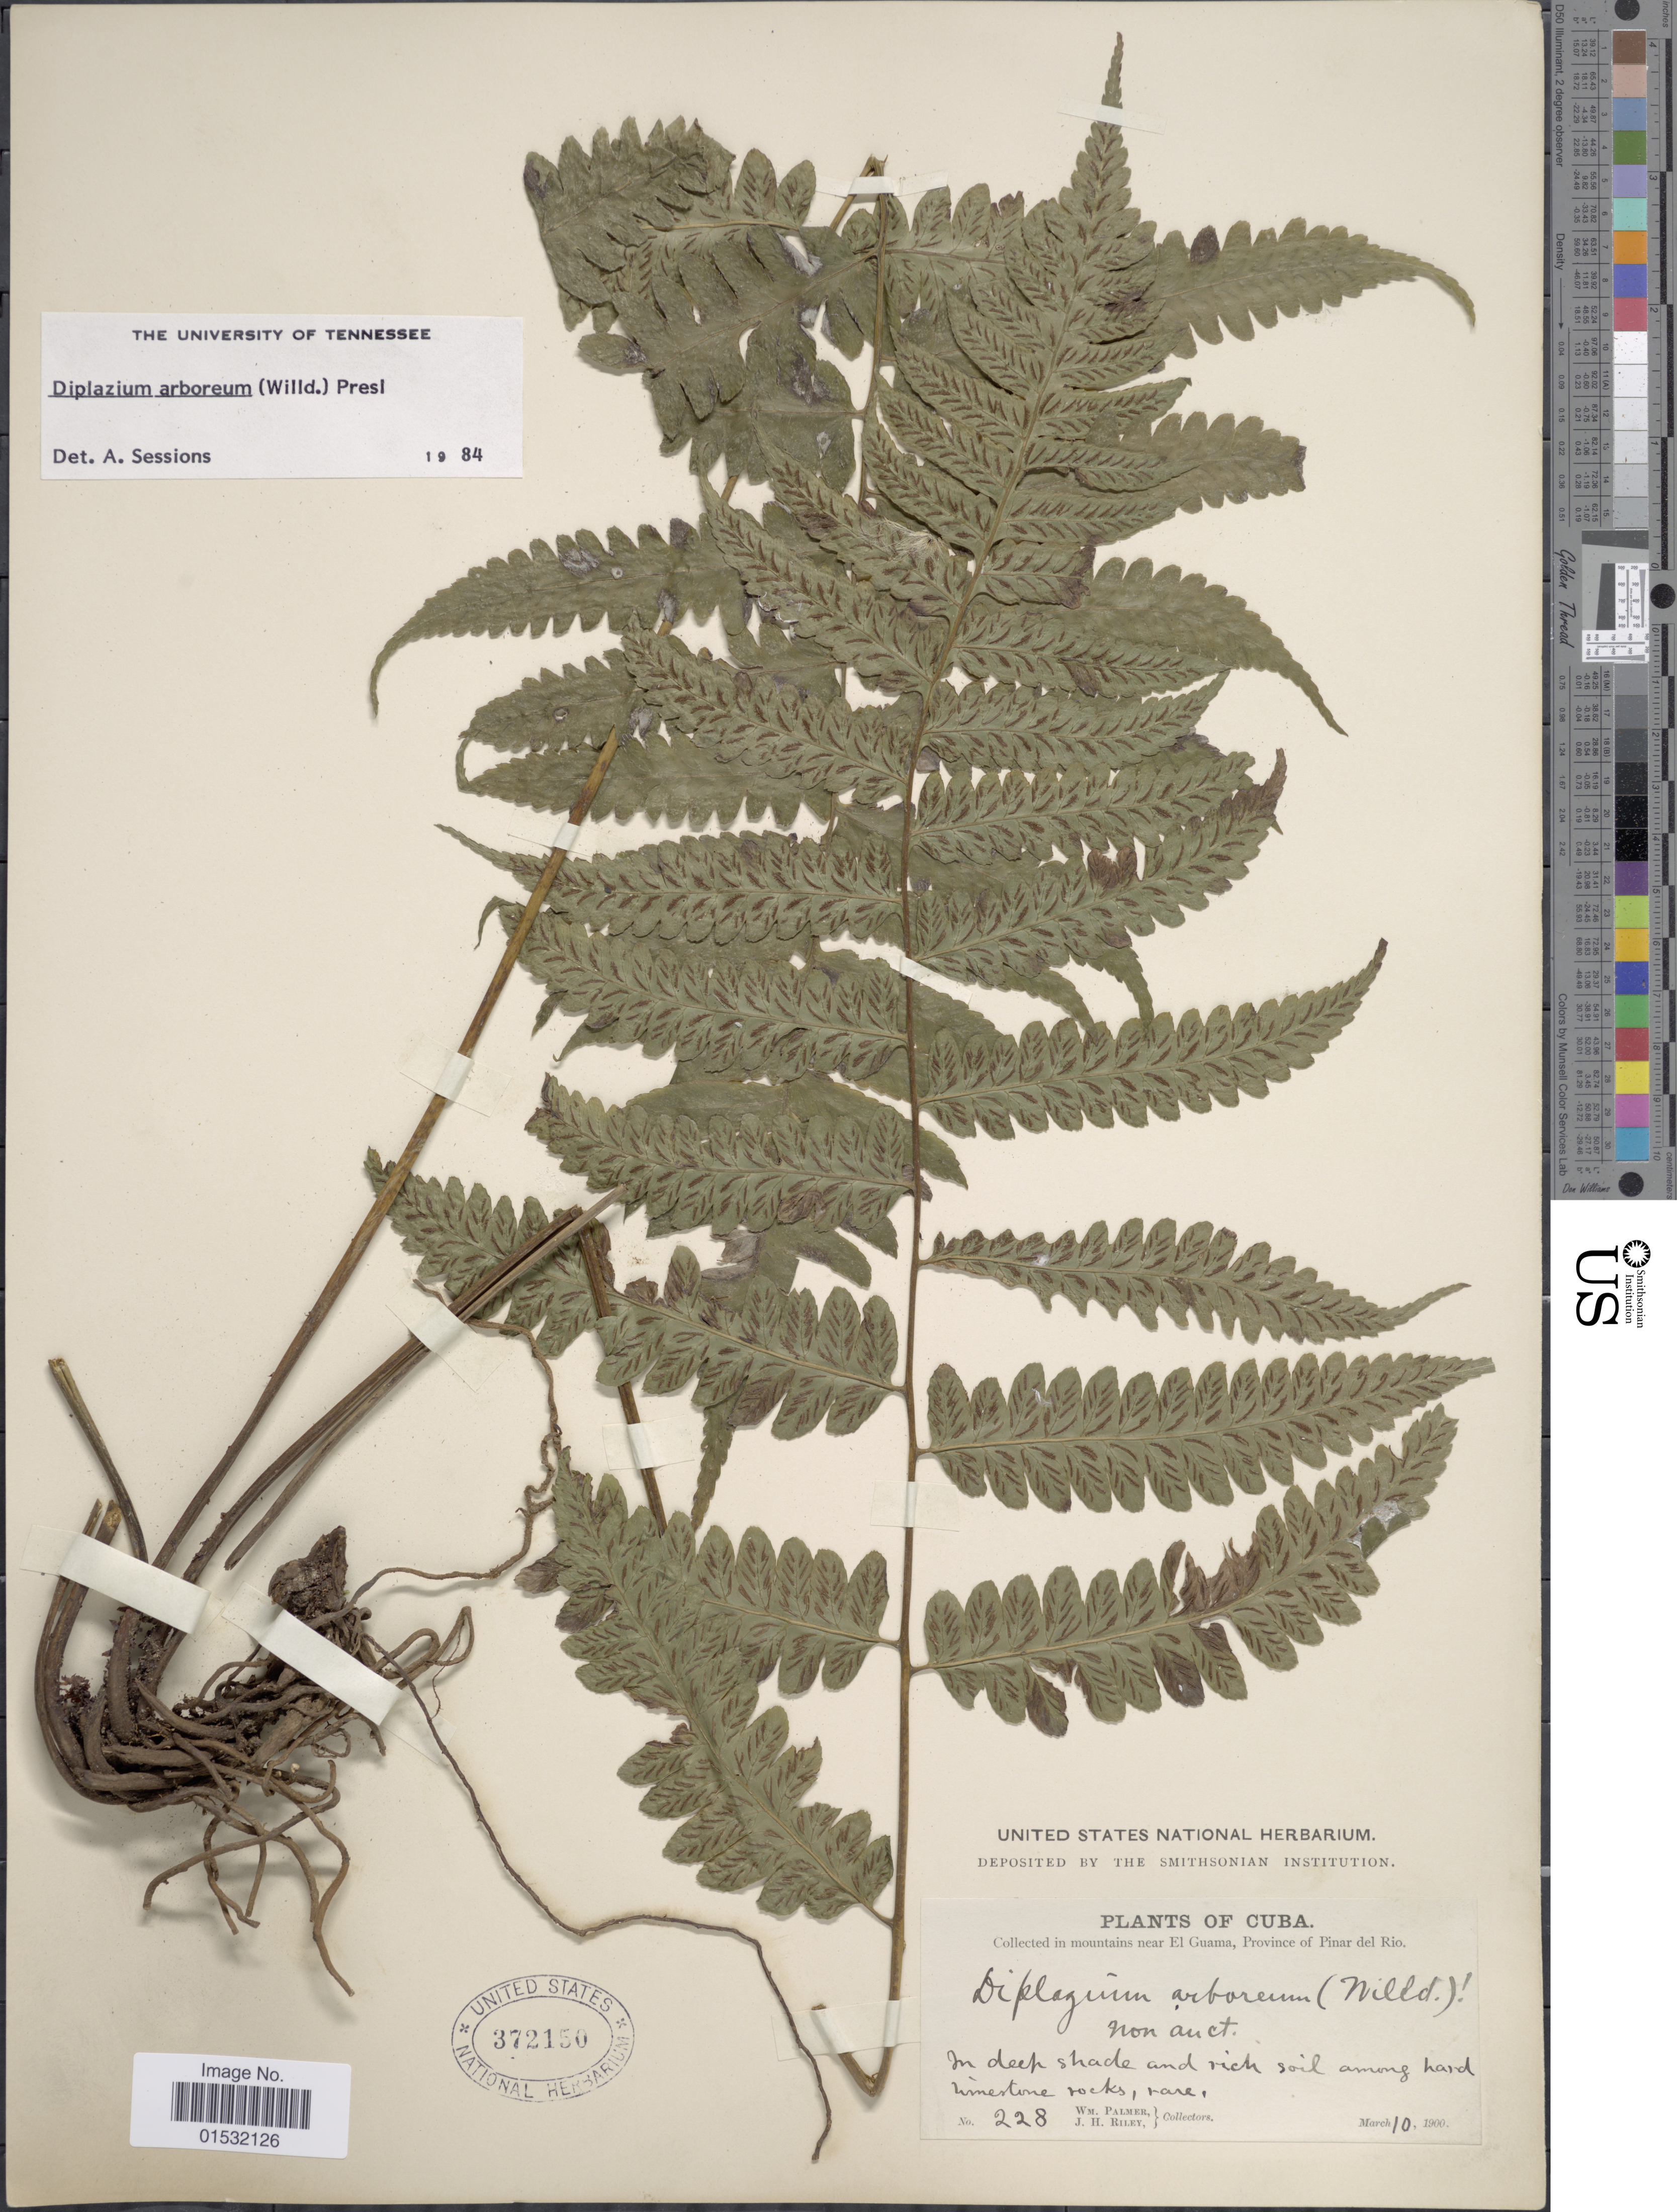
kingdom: Plantae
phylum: Tracheophyta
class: Polypodiopsida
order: Polypodiales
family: Athyriaceae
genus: Diplazium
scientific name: Diplazium cristatum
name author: (Desr.) Alston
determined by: Sánchez, C.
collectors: W. Palmer & J. H. Riley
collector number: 228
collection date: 1900-03-10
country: Cuba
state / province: Pinar del Río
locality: Mountains near El Guama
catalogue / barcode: US 372150